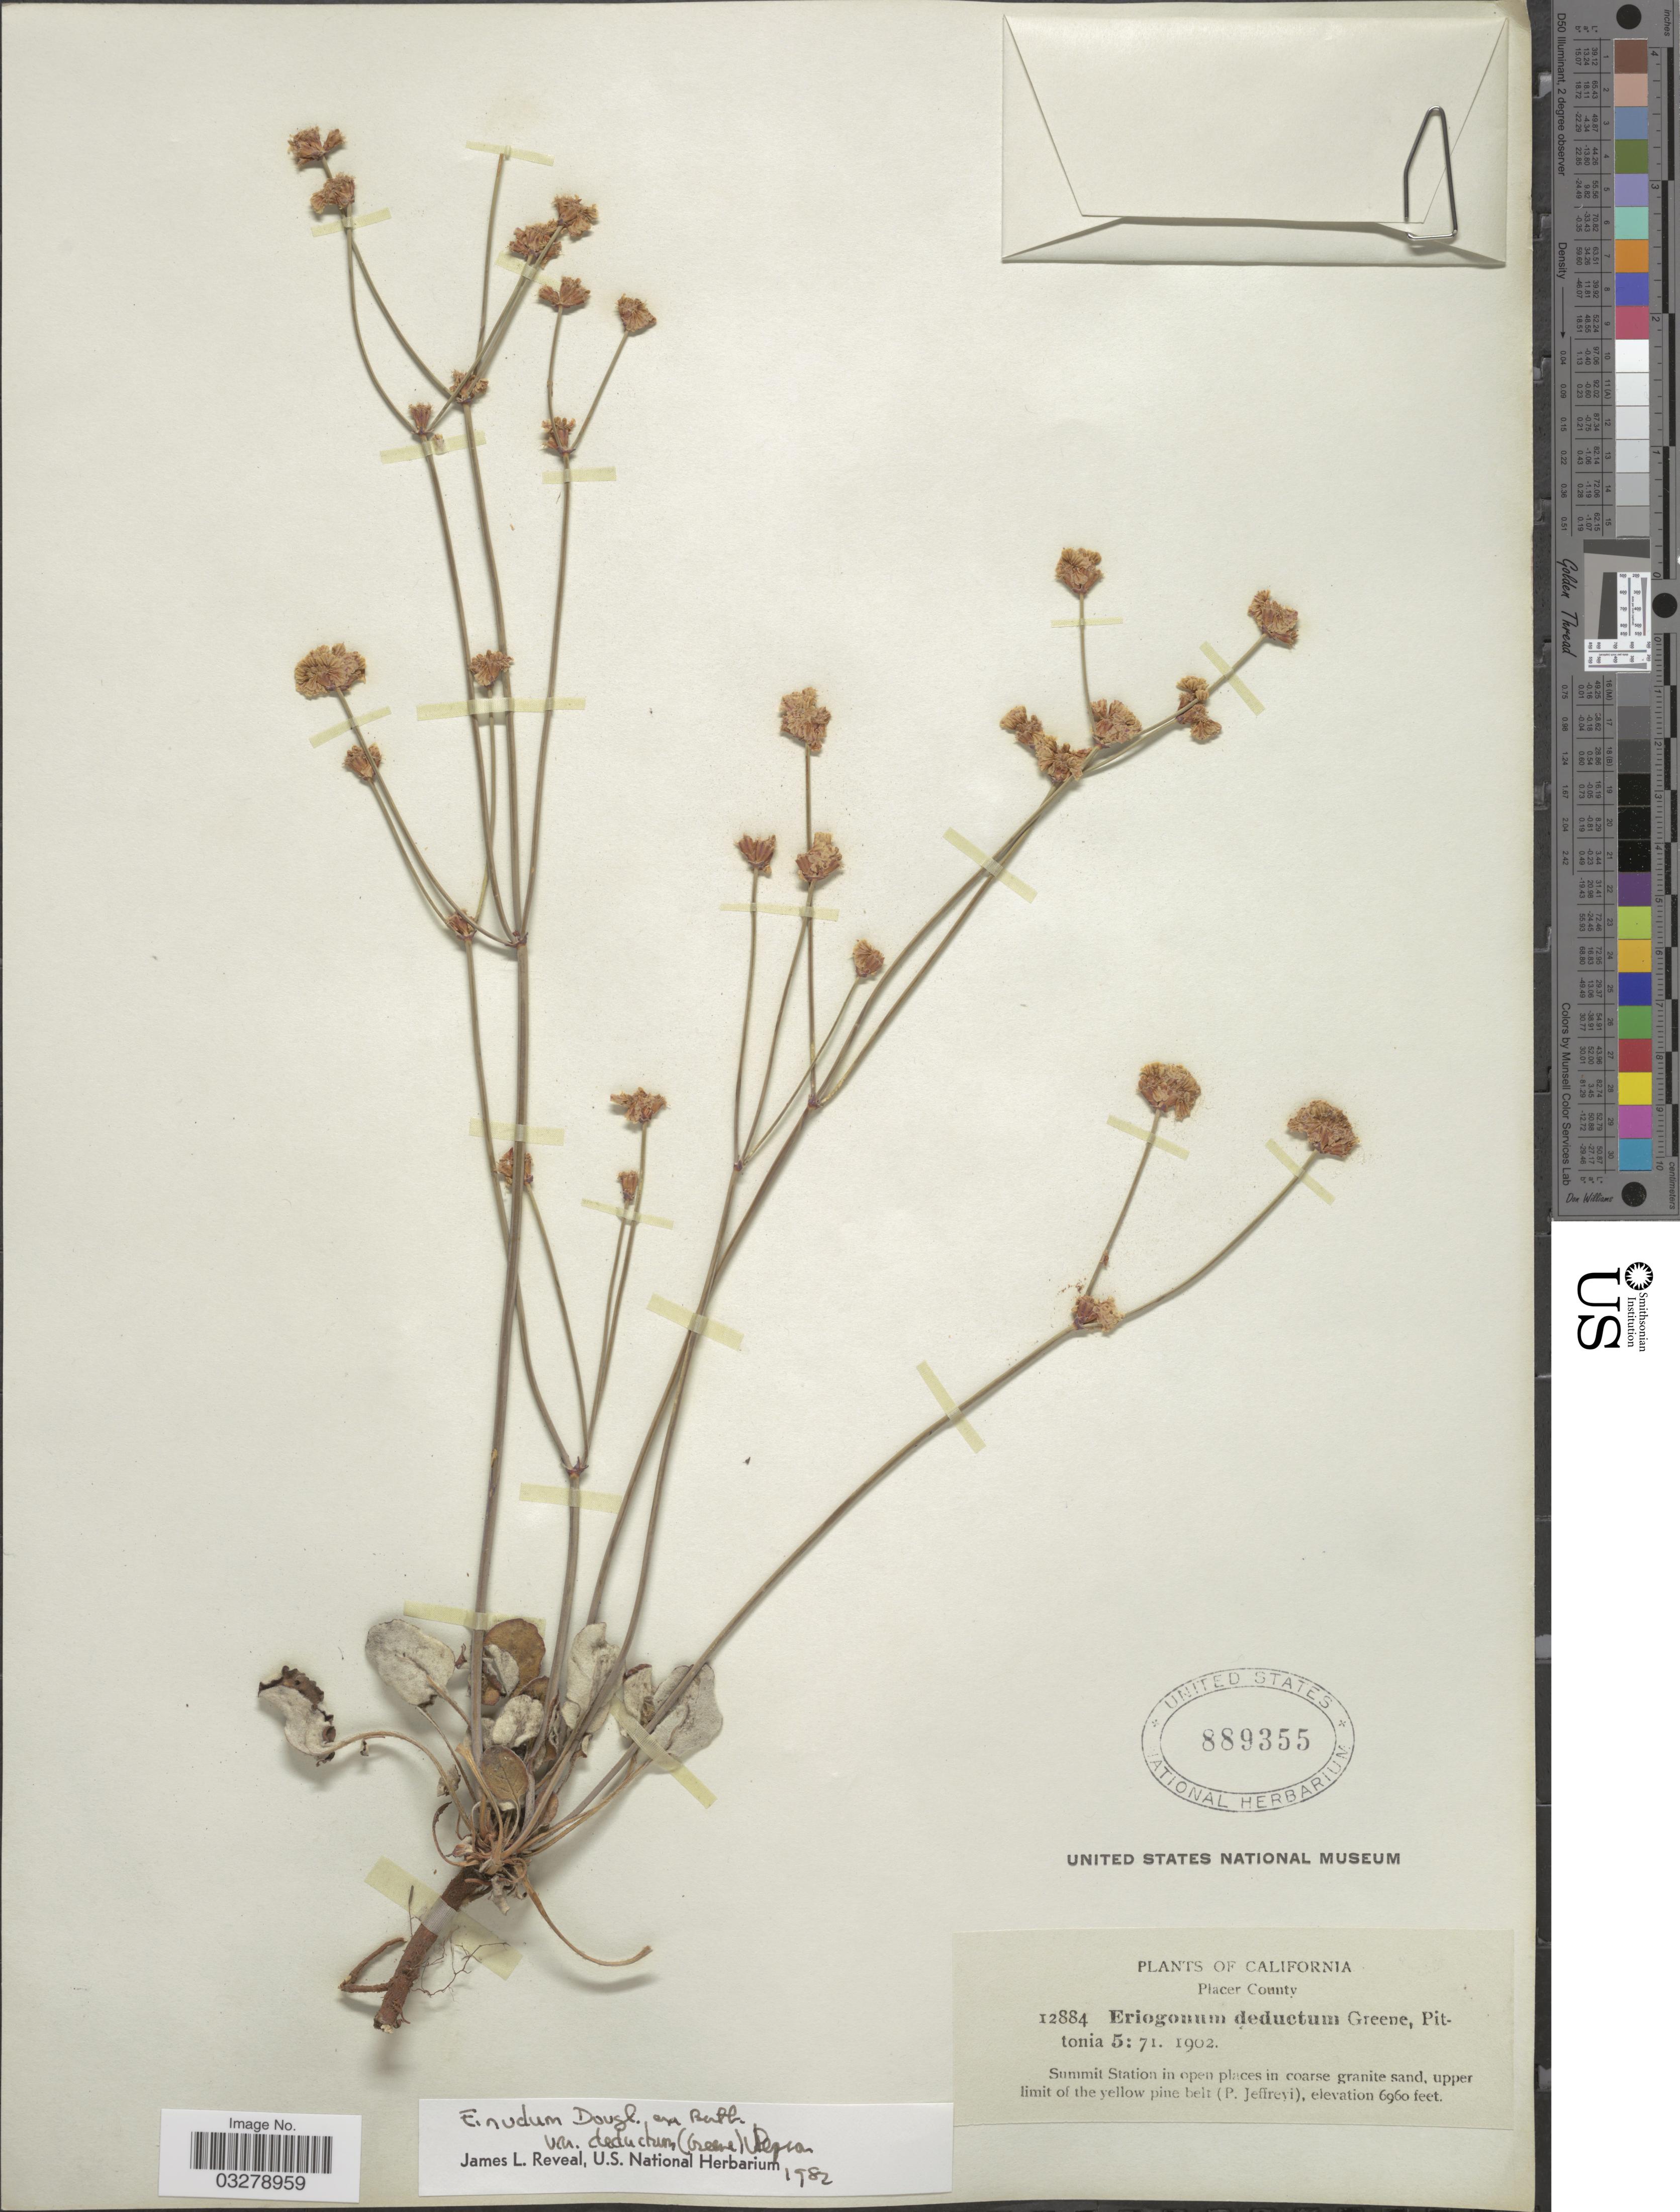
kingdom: Plantae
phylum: Tracheophyta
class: Magnoliopsida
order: Caryophyllales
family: Polygonaceae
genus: Eriogonum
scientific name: Eriogonum nudum var. deductum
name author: (Greene) Jeps.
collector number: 12884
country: United States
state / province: California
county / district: Placer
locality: Placer County, Summit Station in open places in coarse granite sand, upper limit of the yellow pine belt (P. Jeffreyi).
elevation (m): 2121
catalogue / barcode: US 889355